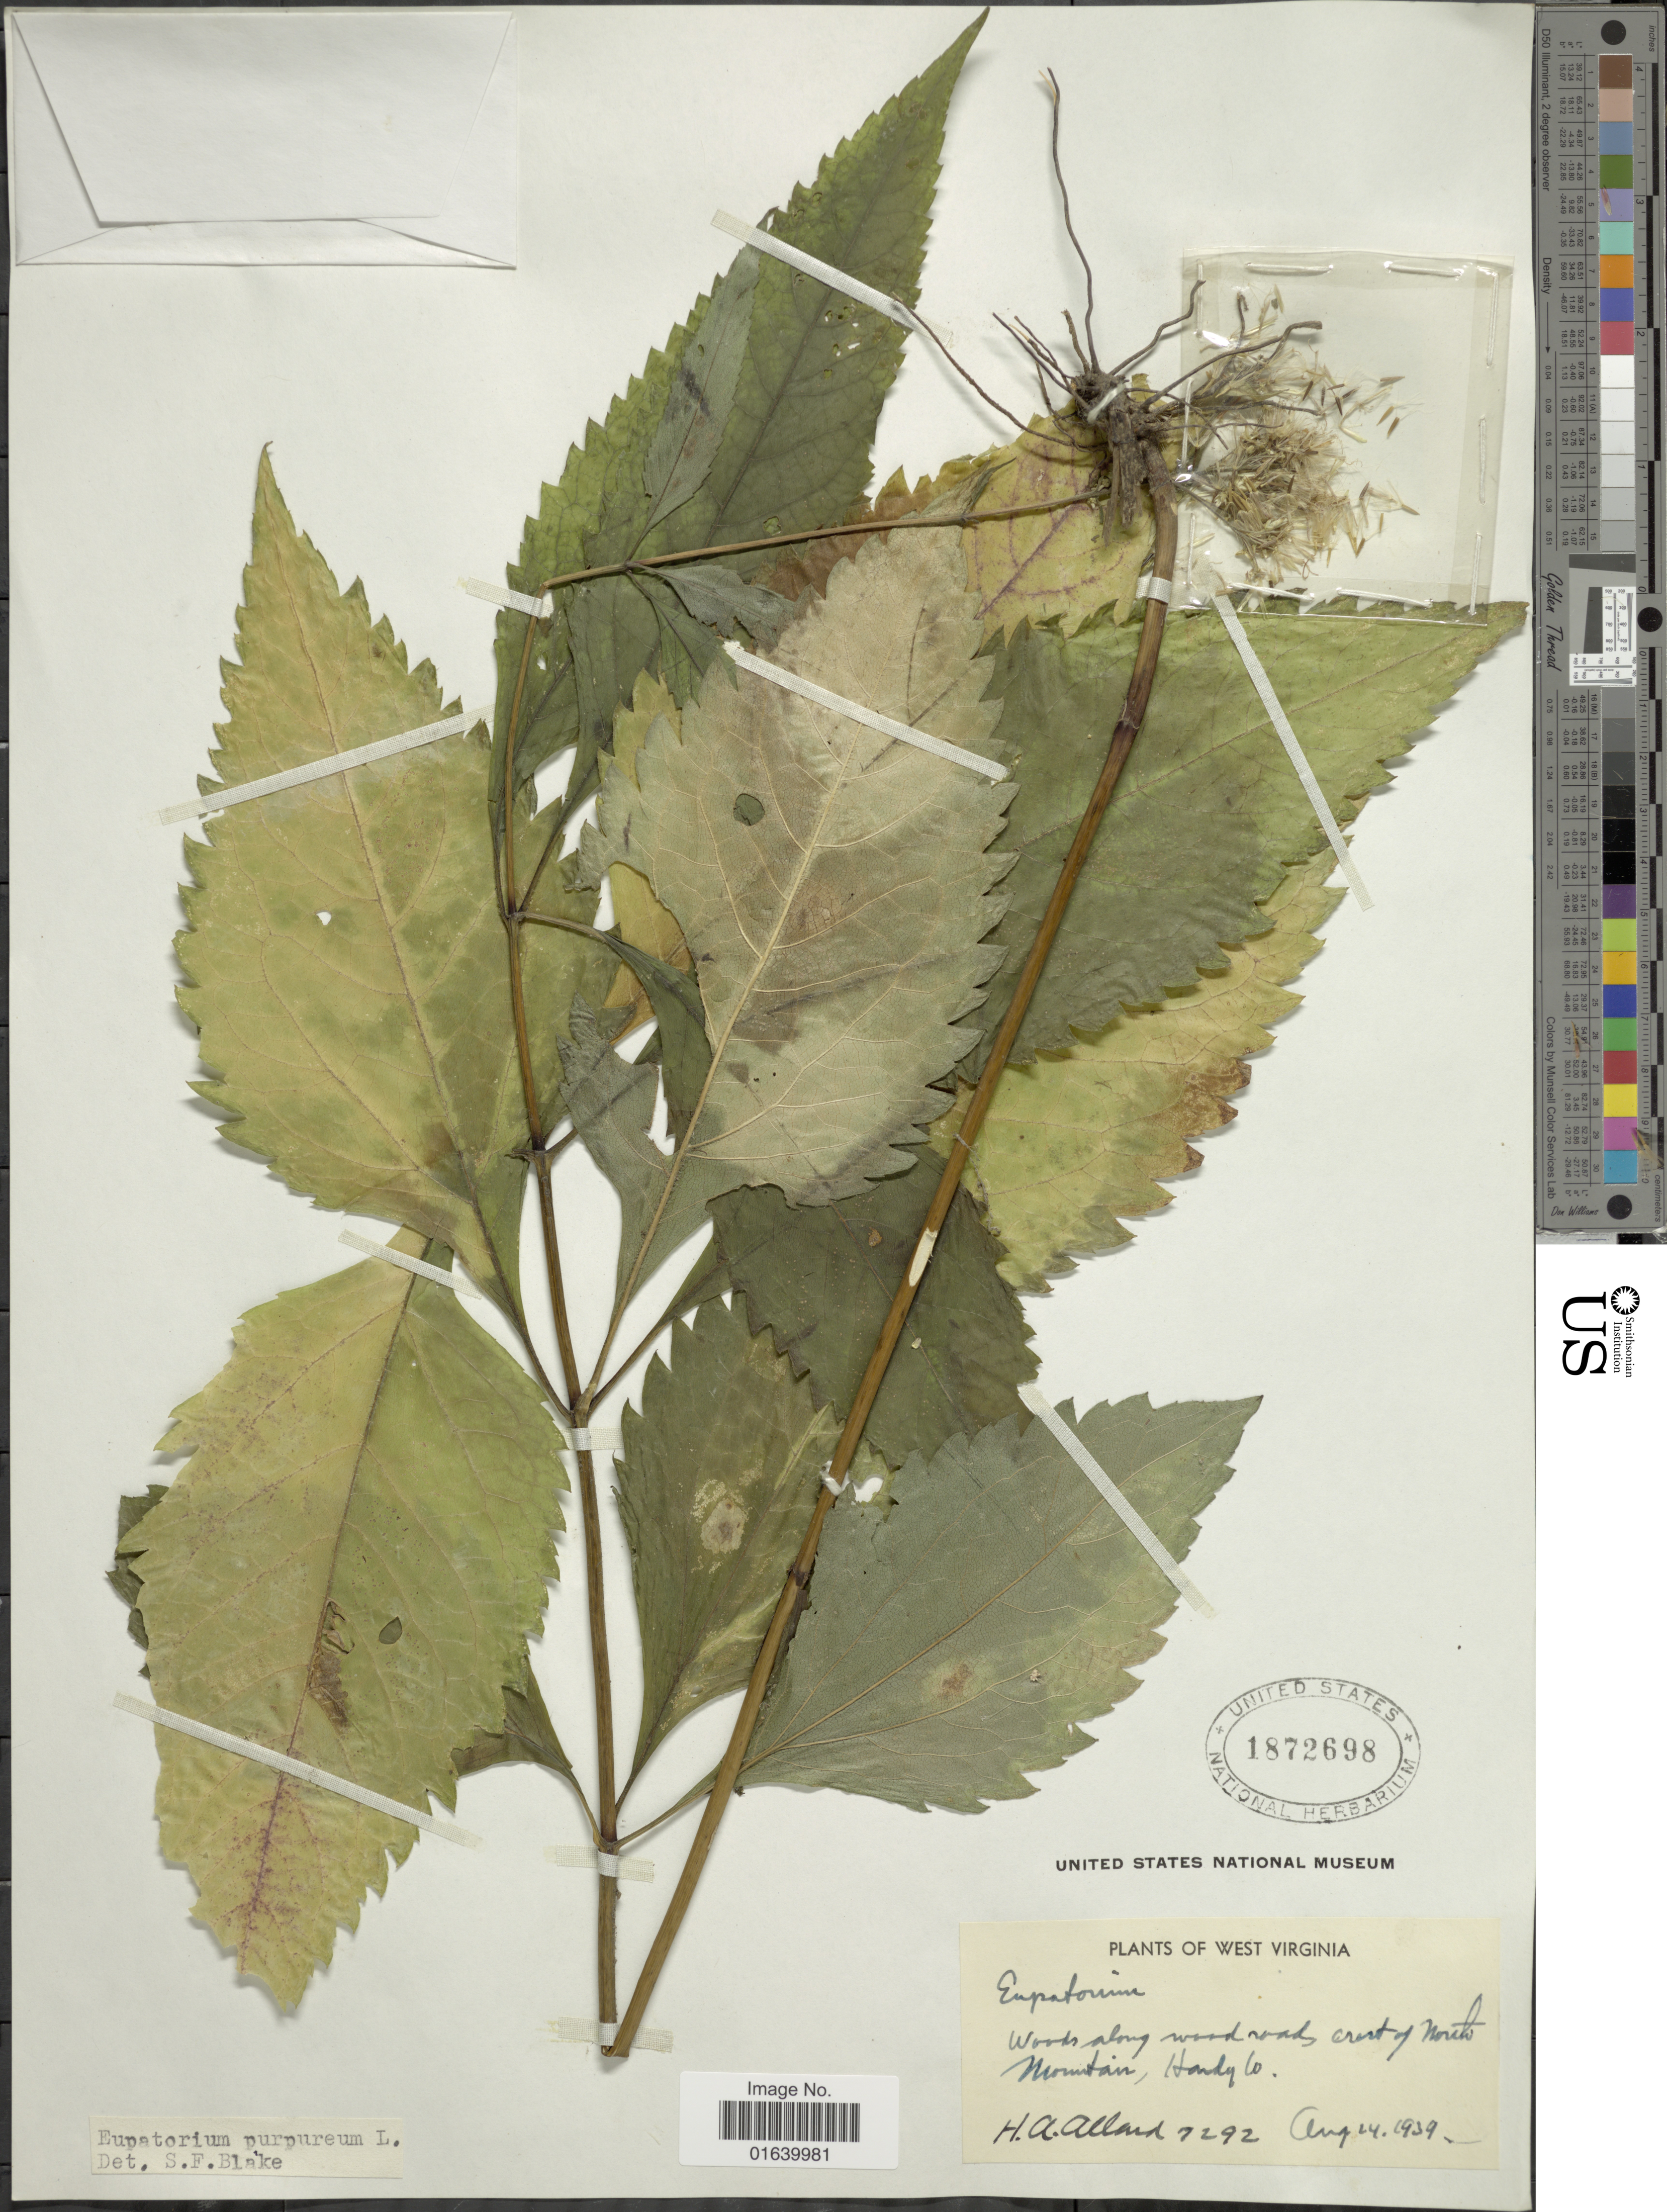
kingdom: Plantae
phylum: Tracheophyta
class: Magnoliopsida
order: Asterales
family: Asteraceae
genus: Eupatorium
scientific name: Eupatorium purpureum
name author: (L.) E.E. Lamont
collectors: H. A. Allard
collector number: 7292*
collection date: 1939-08-14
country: United States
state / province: West Virginia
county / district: Hardy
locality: woods along wood road, east of North Mountain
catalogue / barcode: US 1872698